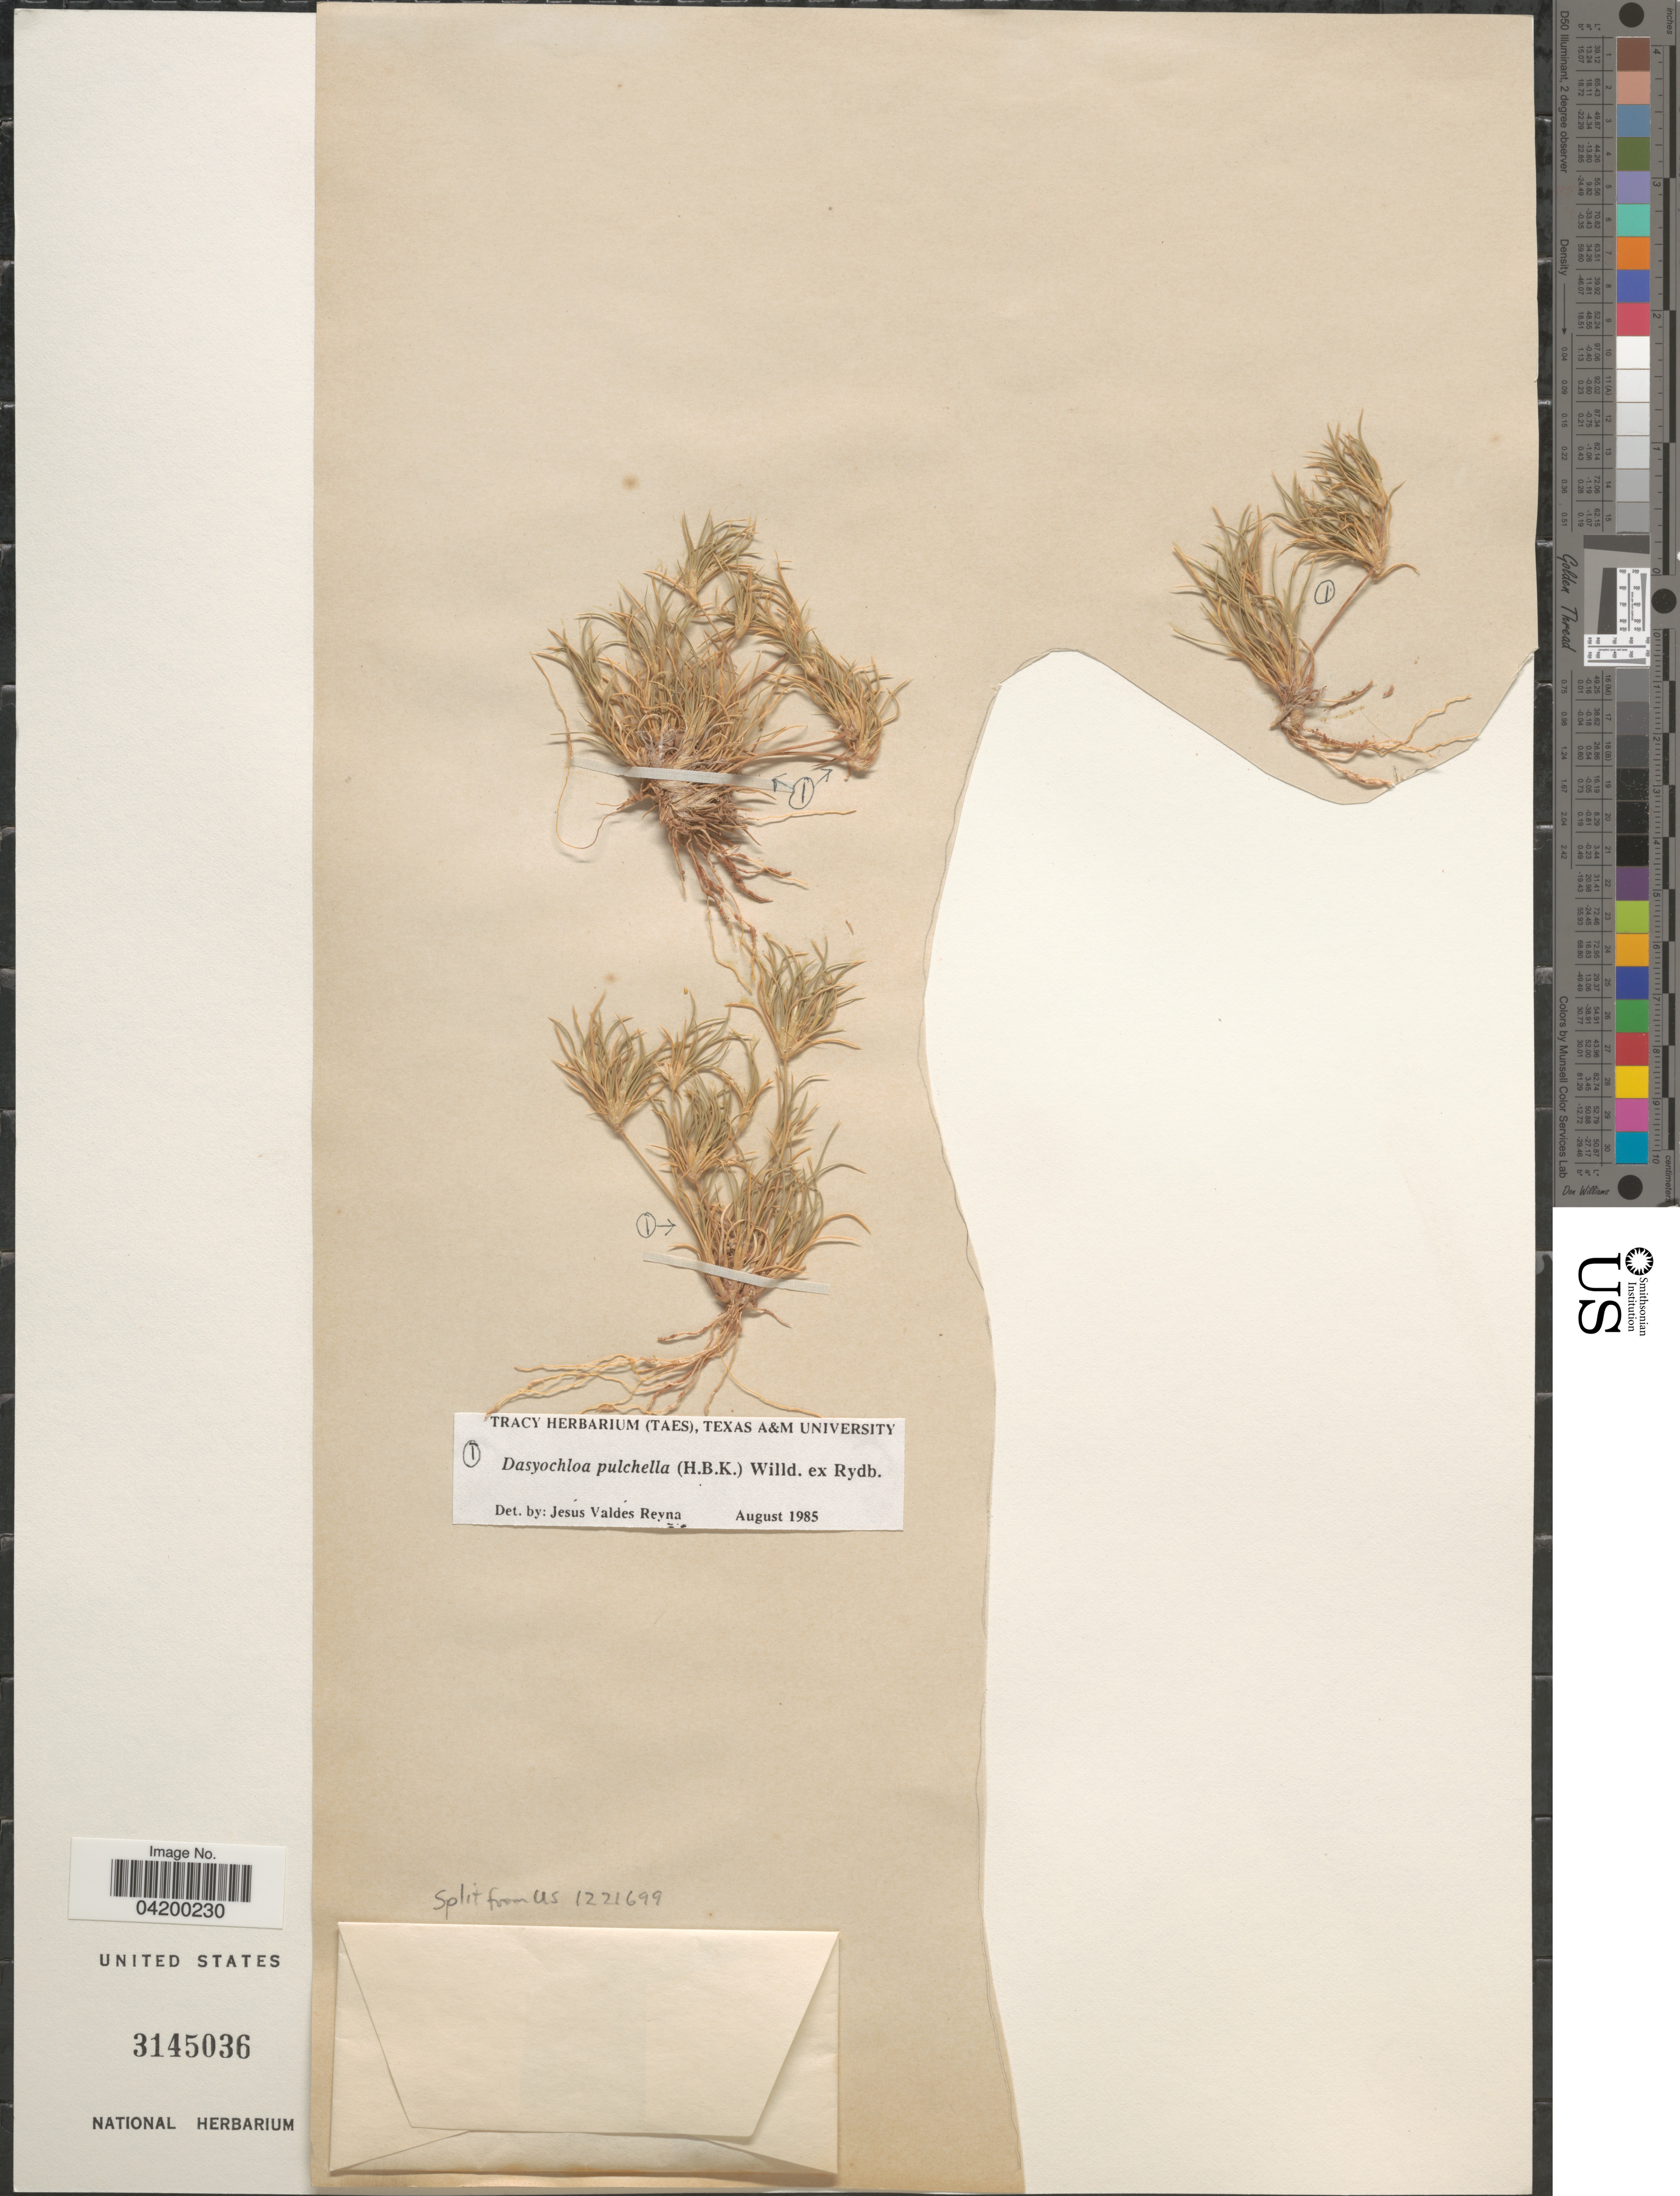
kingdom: Plantae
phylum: Tracheophyta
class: Liliopsida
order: Poales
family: Poaceae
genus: Dasyochloa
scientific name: Dasyochloa pulchella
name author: (Kunth) Willd. ex Rydb.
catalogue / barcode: US 3145036